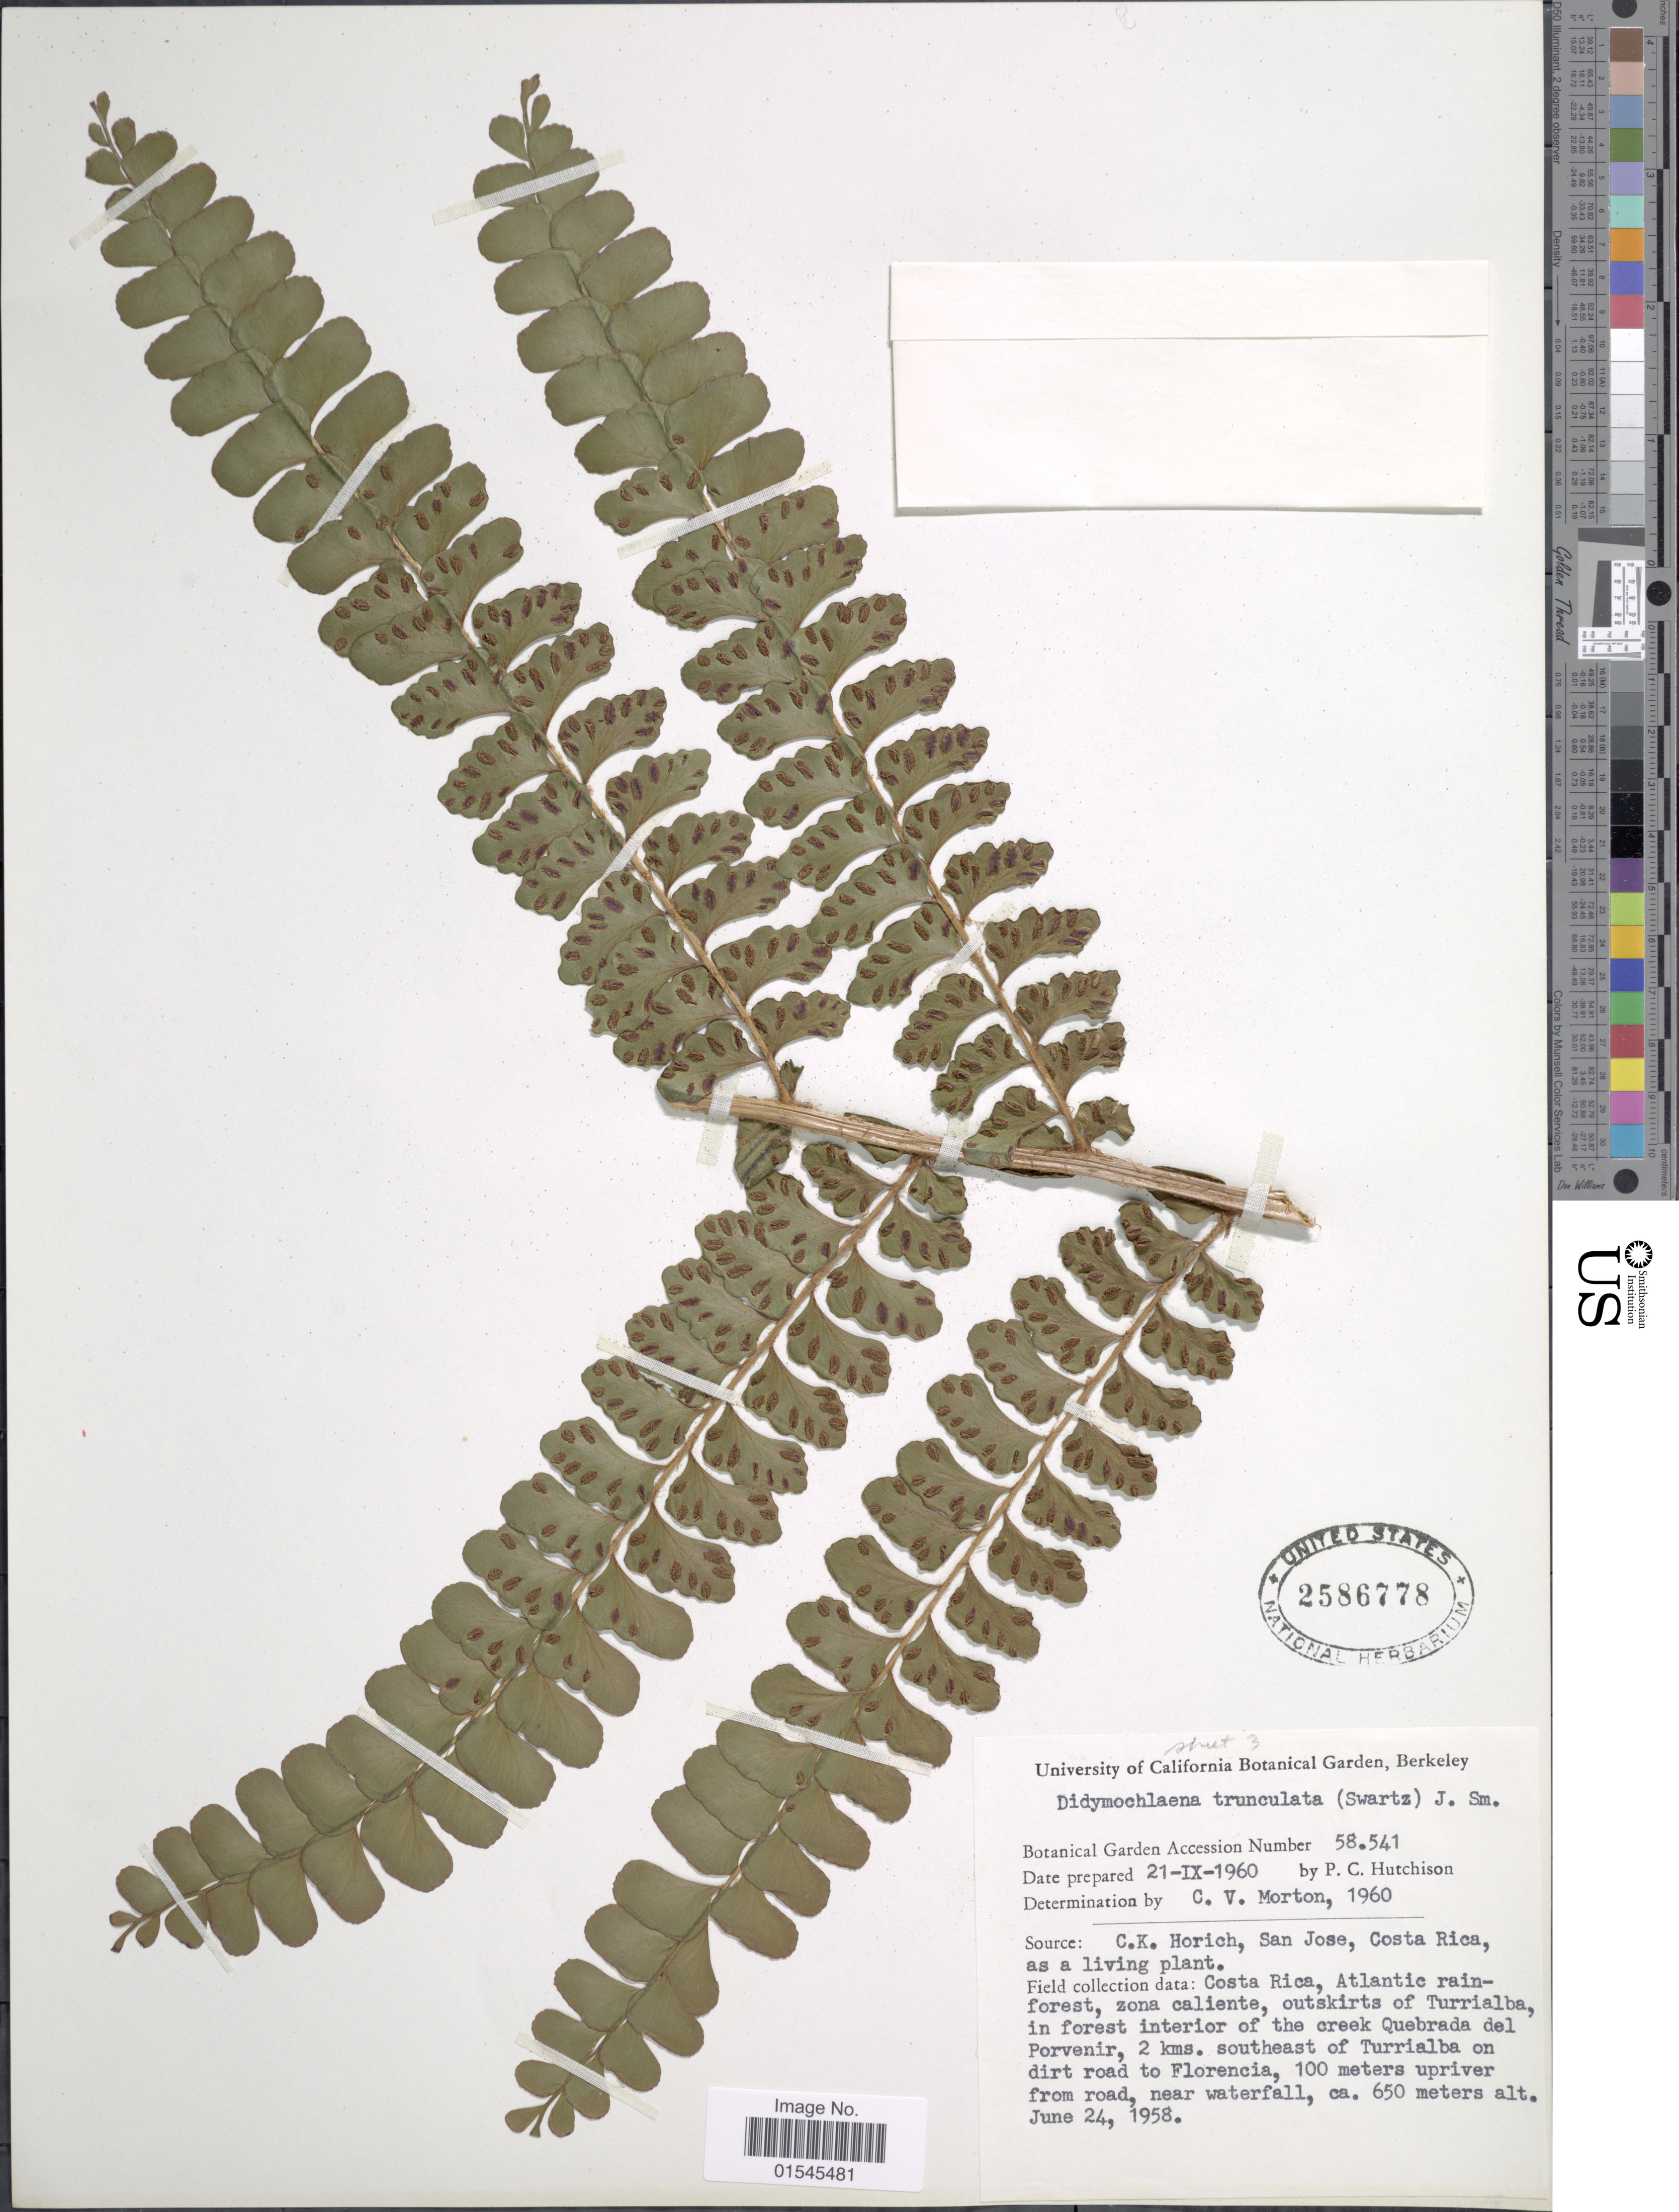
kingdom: Plantae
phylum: Tracheophyta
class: Polypodiopsida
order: Polypodiales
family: Didymochlaenaceae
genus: Didymochlaena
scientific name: Didymochlaena truncatula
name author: (Sw.) J. Sm.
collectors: P. C. Hutchison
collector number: Botanical Garden Accession 58541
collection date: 1960-09-21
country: United States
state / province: California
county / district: Alameda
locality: University of California Botanical Garden, Berkeley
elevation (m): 650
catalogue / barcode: US 2586778